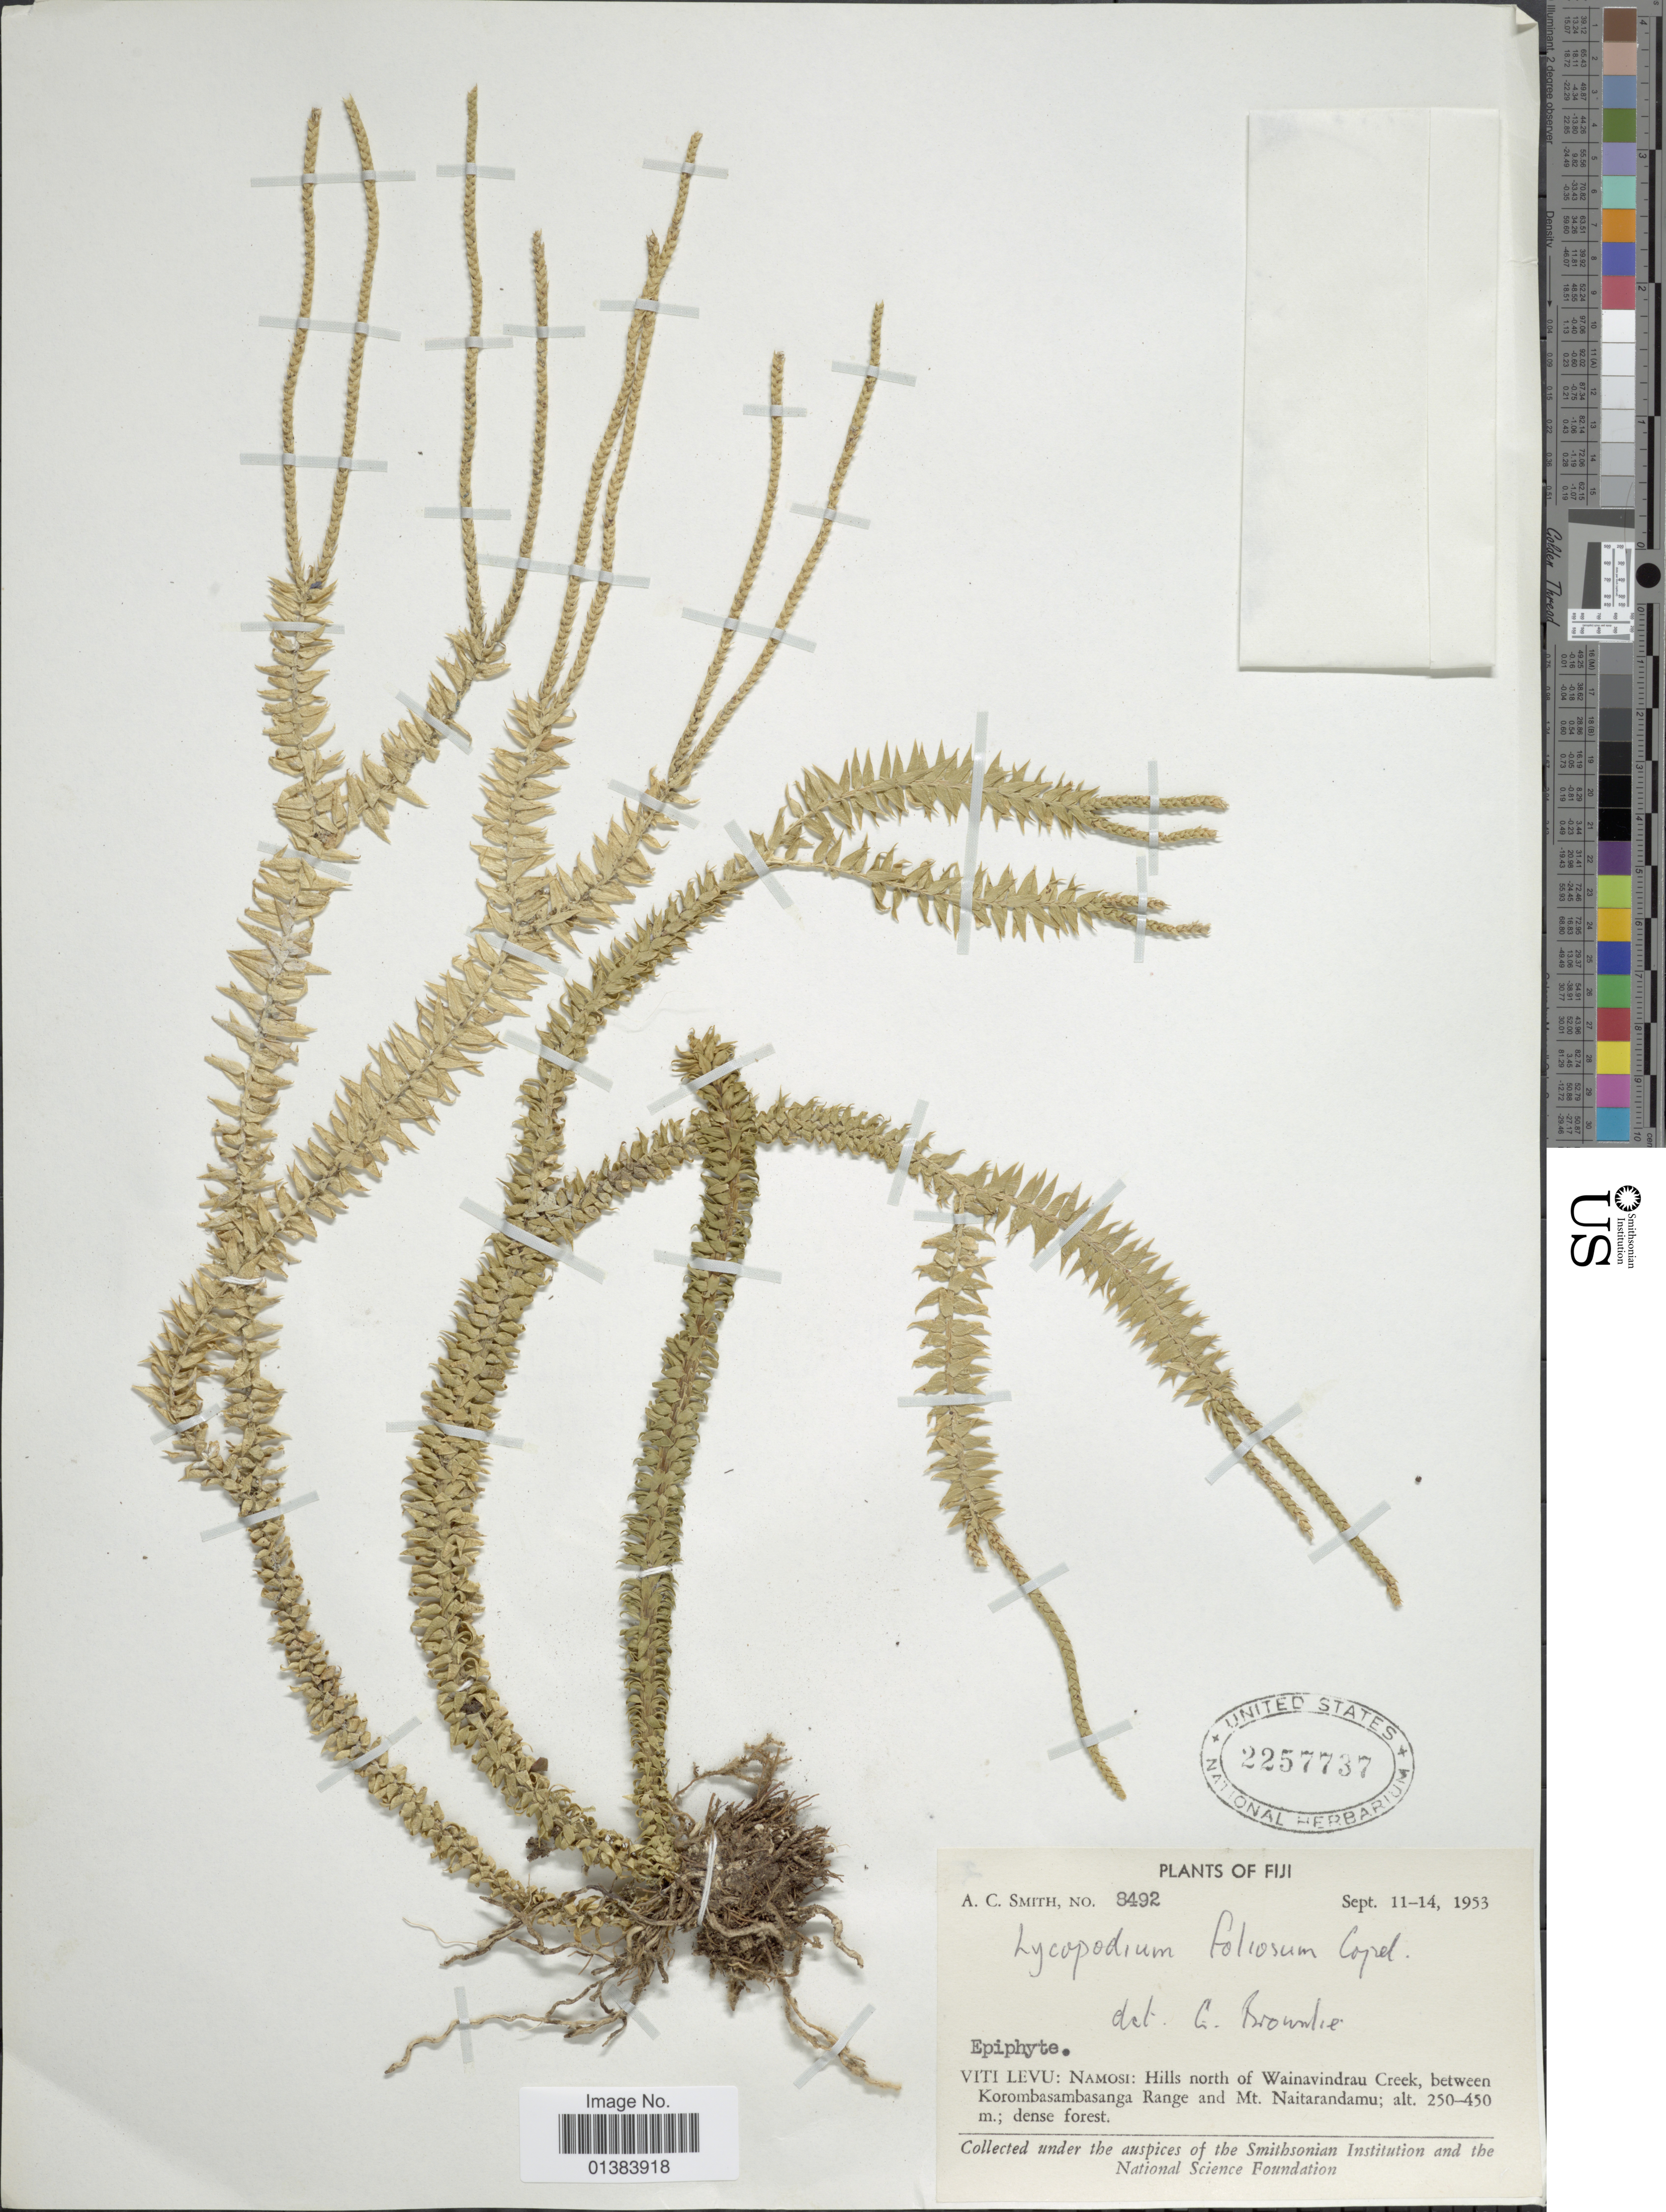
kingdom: Plantae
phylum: Tracheophyta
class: Lycopodiopsida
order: Lycopodiales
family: Lycopodiaceae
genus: Phlegmariurus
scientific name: Phlegmariurus foliosus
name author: (Copel.) A. R. Field & Bostock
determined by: Field, A. R.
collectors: A. C. Smith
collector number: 8492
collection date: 1953-09-11/1953-09-14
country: Fiji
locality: Viti Levu: Namosi: Hills north of Wainavindrau Creek, between Korombasambasanga Range and Mt. Naitarandamu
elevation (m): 250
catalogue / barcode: US 2257737